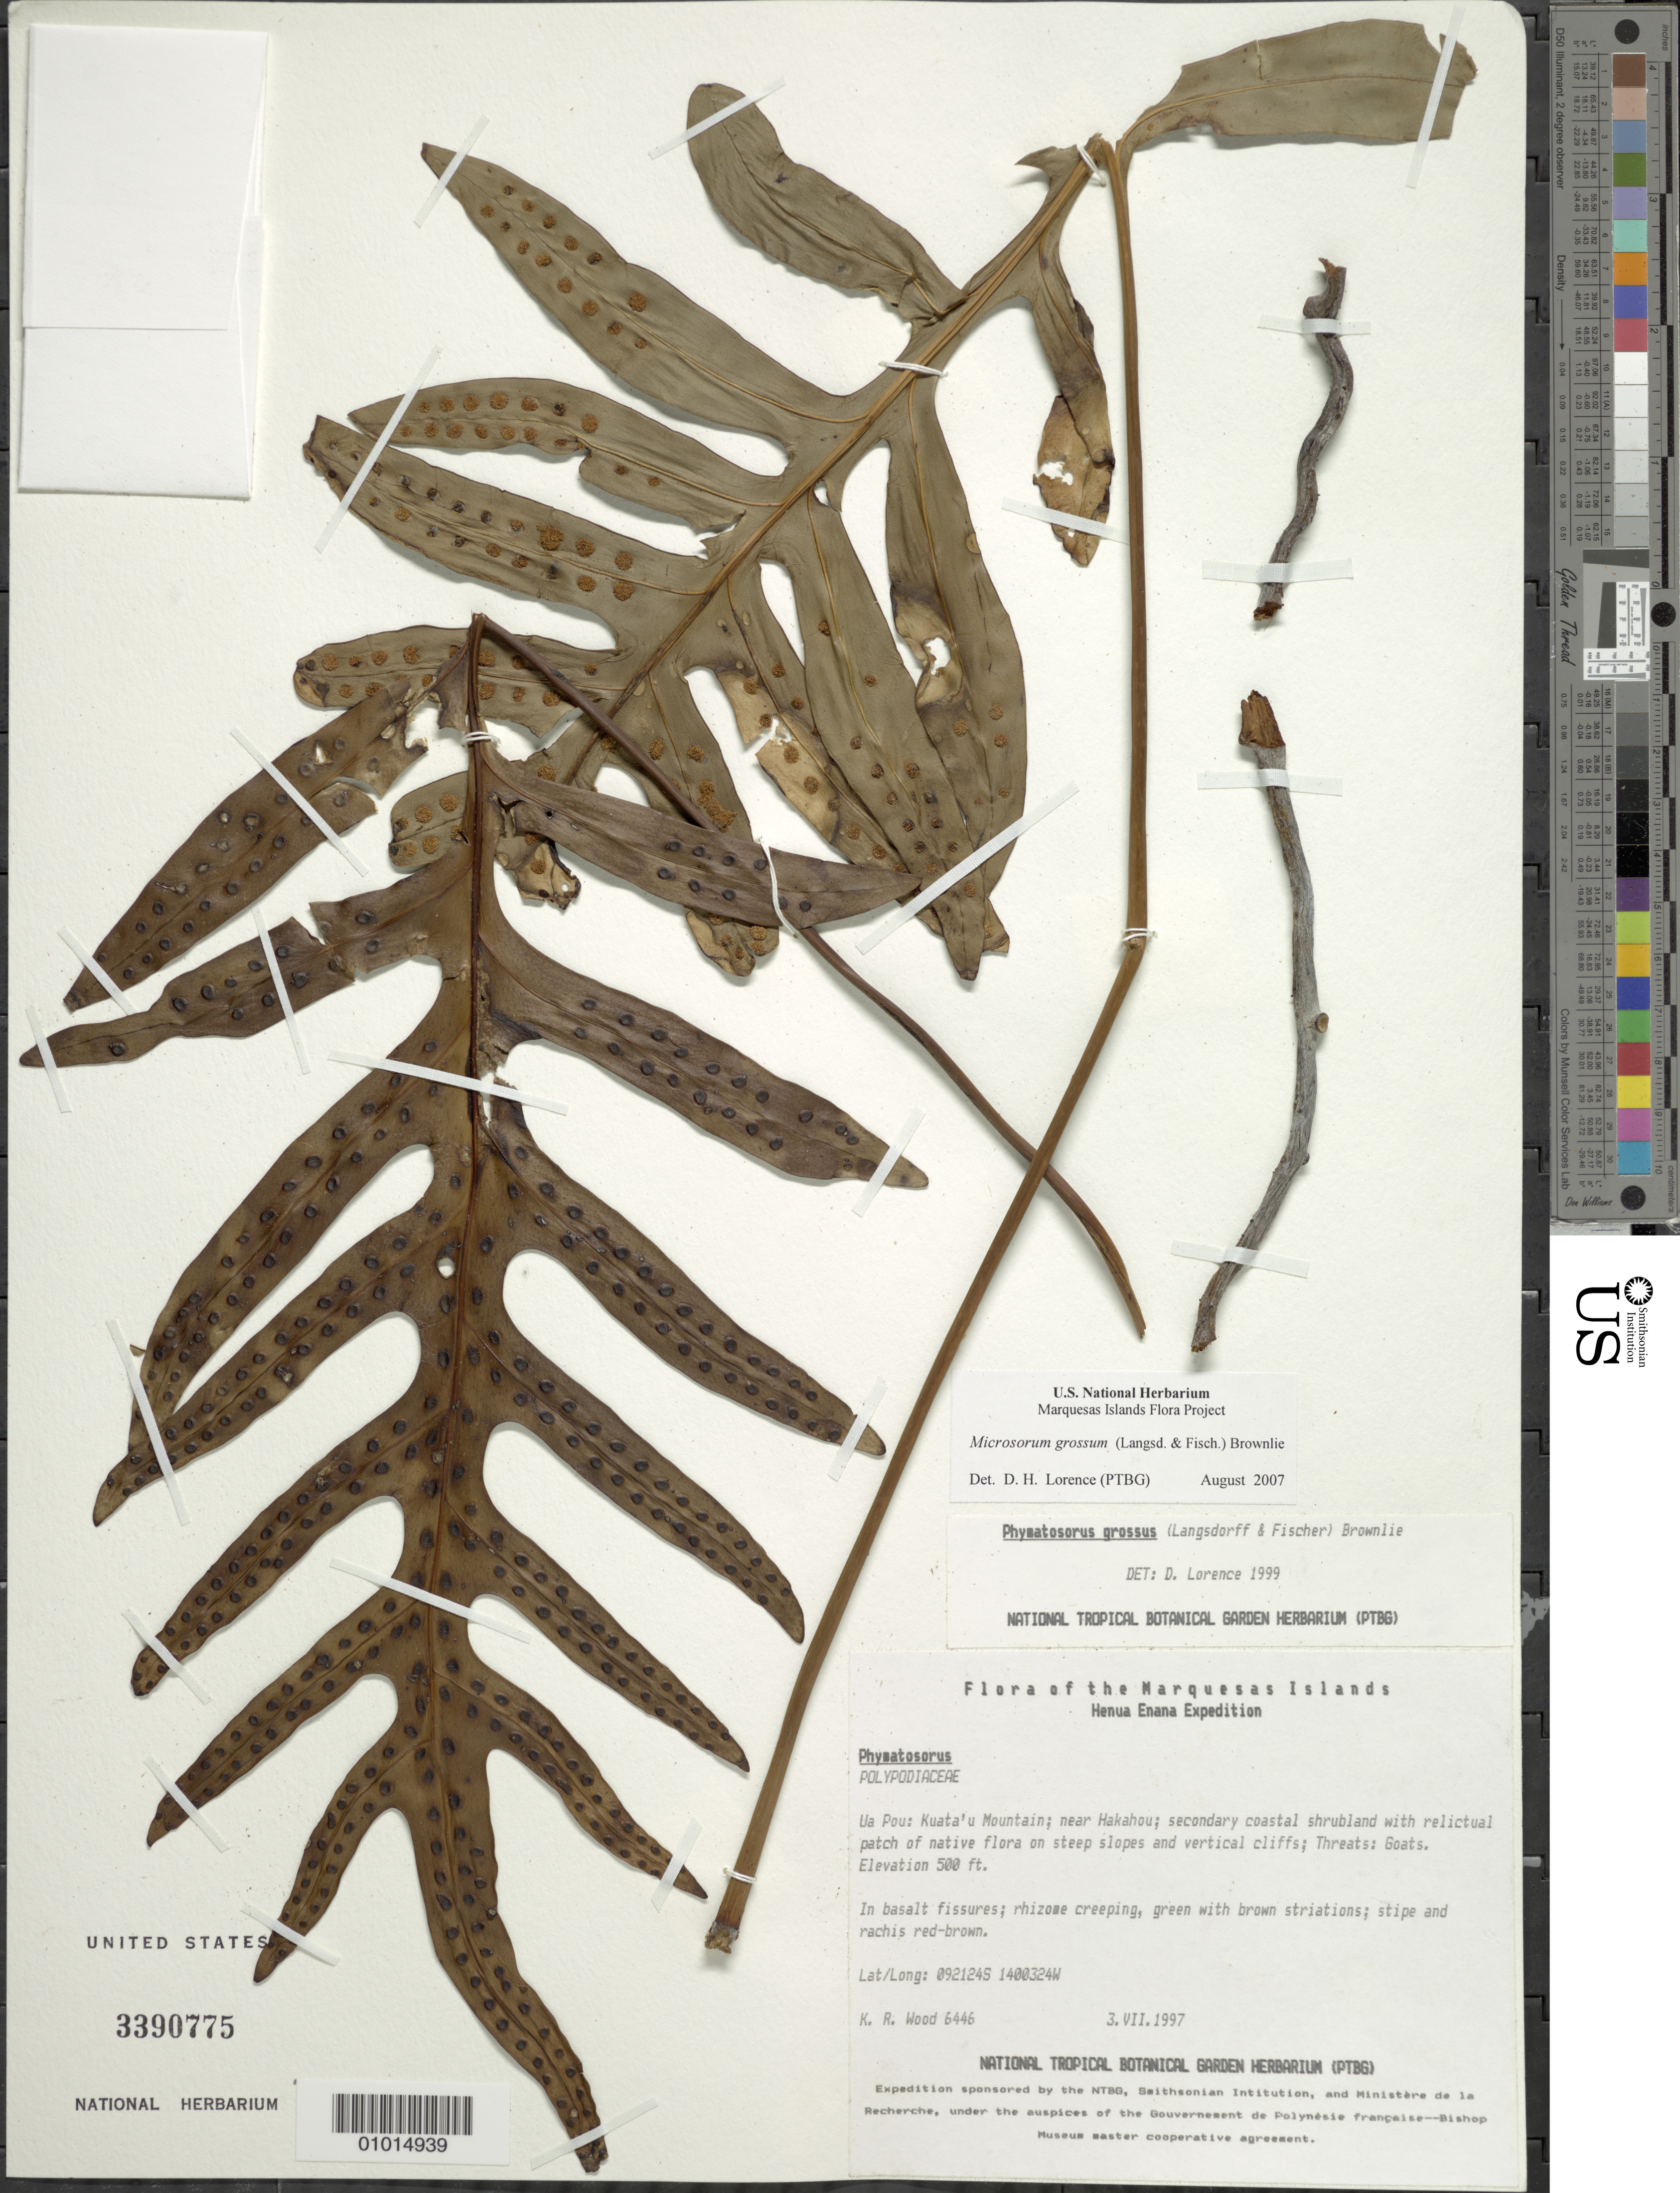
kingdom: Plantae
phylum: Tracheophyta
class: Polypodiopsida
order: Polypodiales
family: Polypodiaceae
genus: Microsorum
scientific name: Microsorum grossum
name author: (Langsd. & Fisch.) S.B. Andrews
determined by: Lorence, David H., (PTBG), National Tropical Botanical Garden (UNITED STATES)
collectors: K. R. Wood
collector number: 6446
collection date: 1997-07-03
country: French Polynesia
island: Ua Pou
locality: Kuata'u Mountain, near Hakahou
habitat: In basalt fissures; secondary coastal shrubland with relictual patch of native flora on steep slopes and vertical cliffs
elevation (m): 152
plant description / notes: Goats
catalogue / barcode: US 3390775